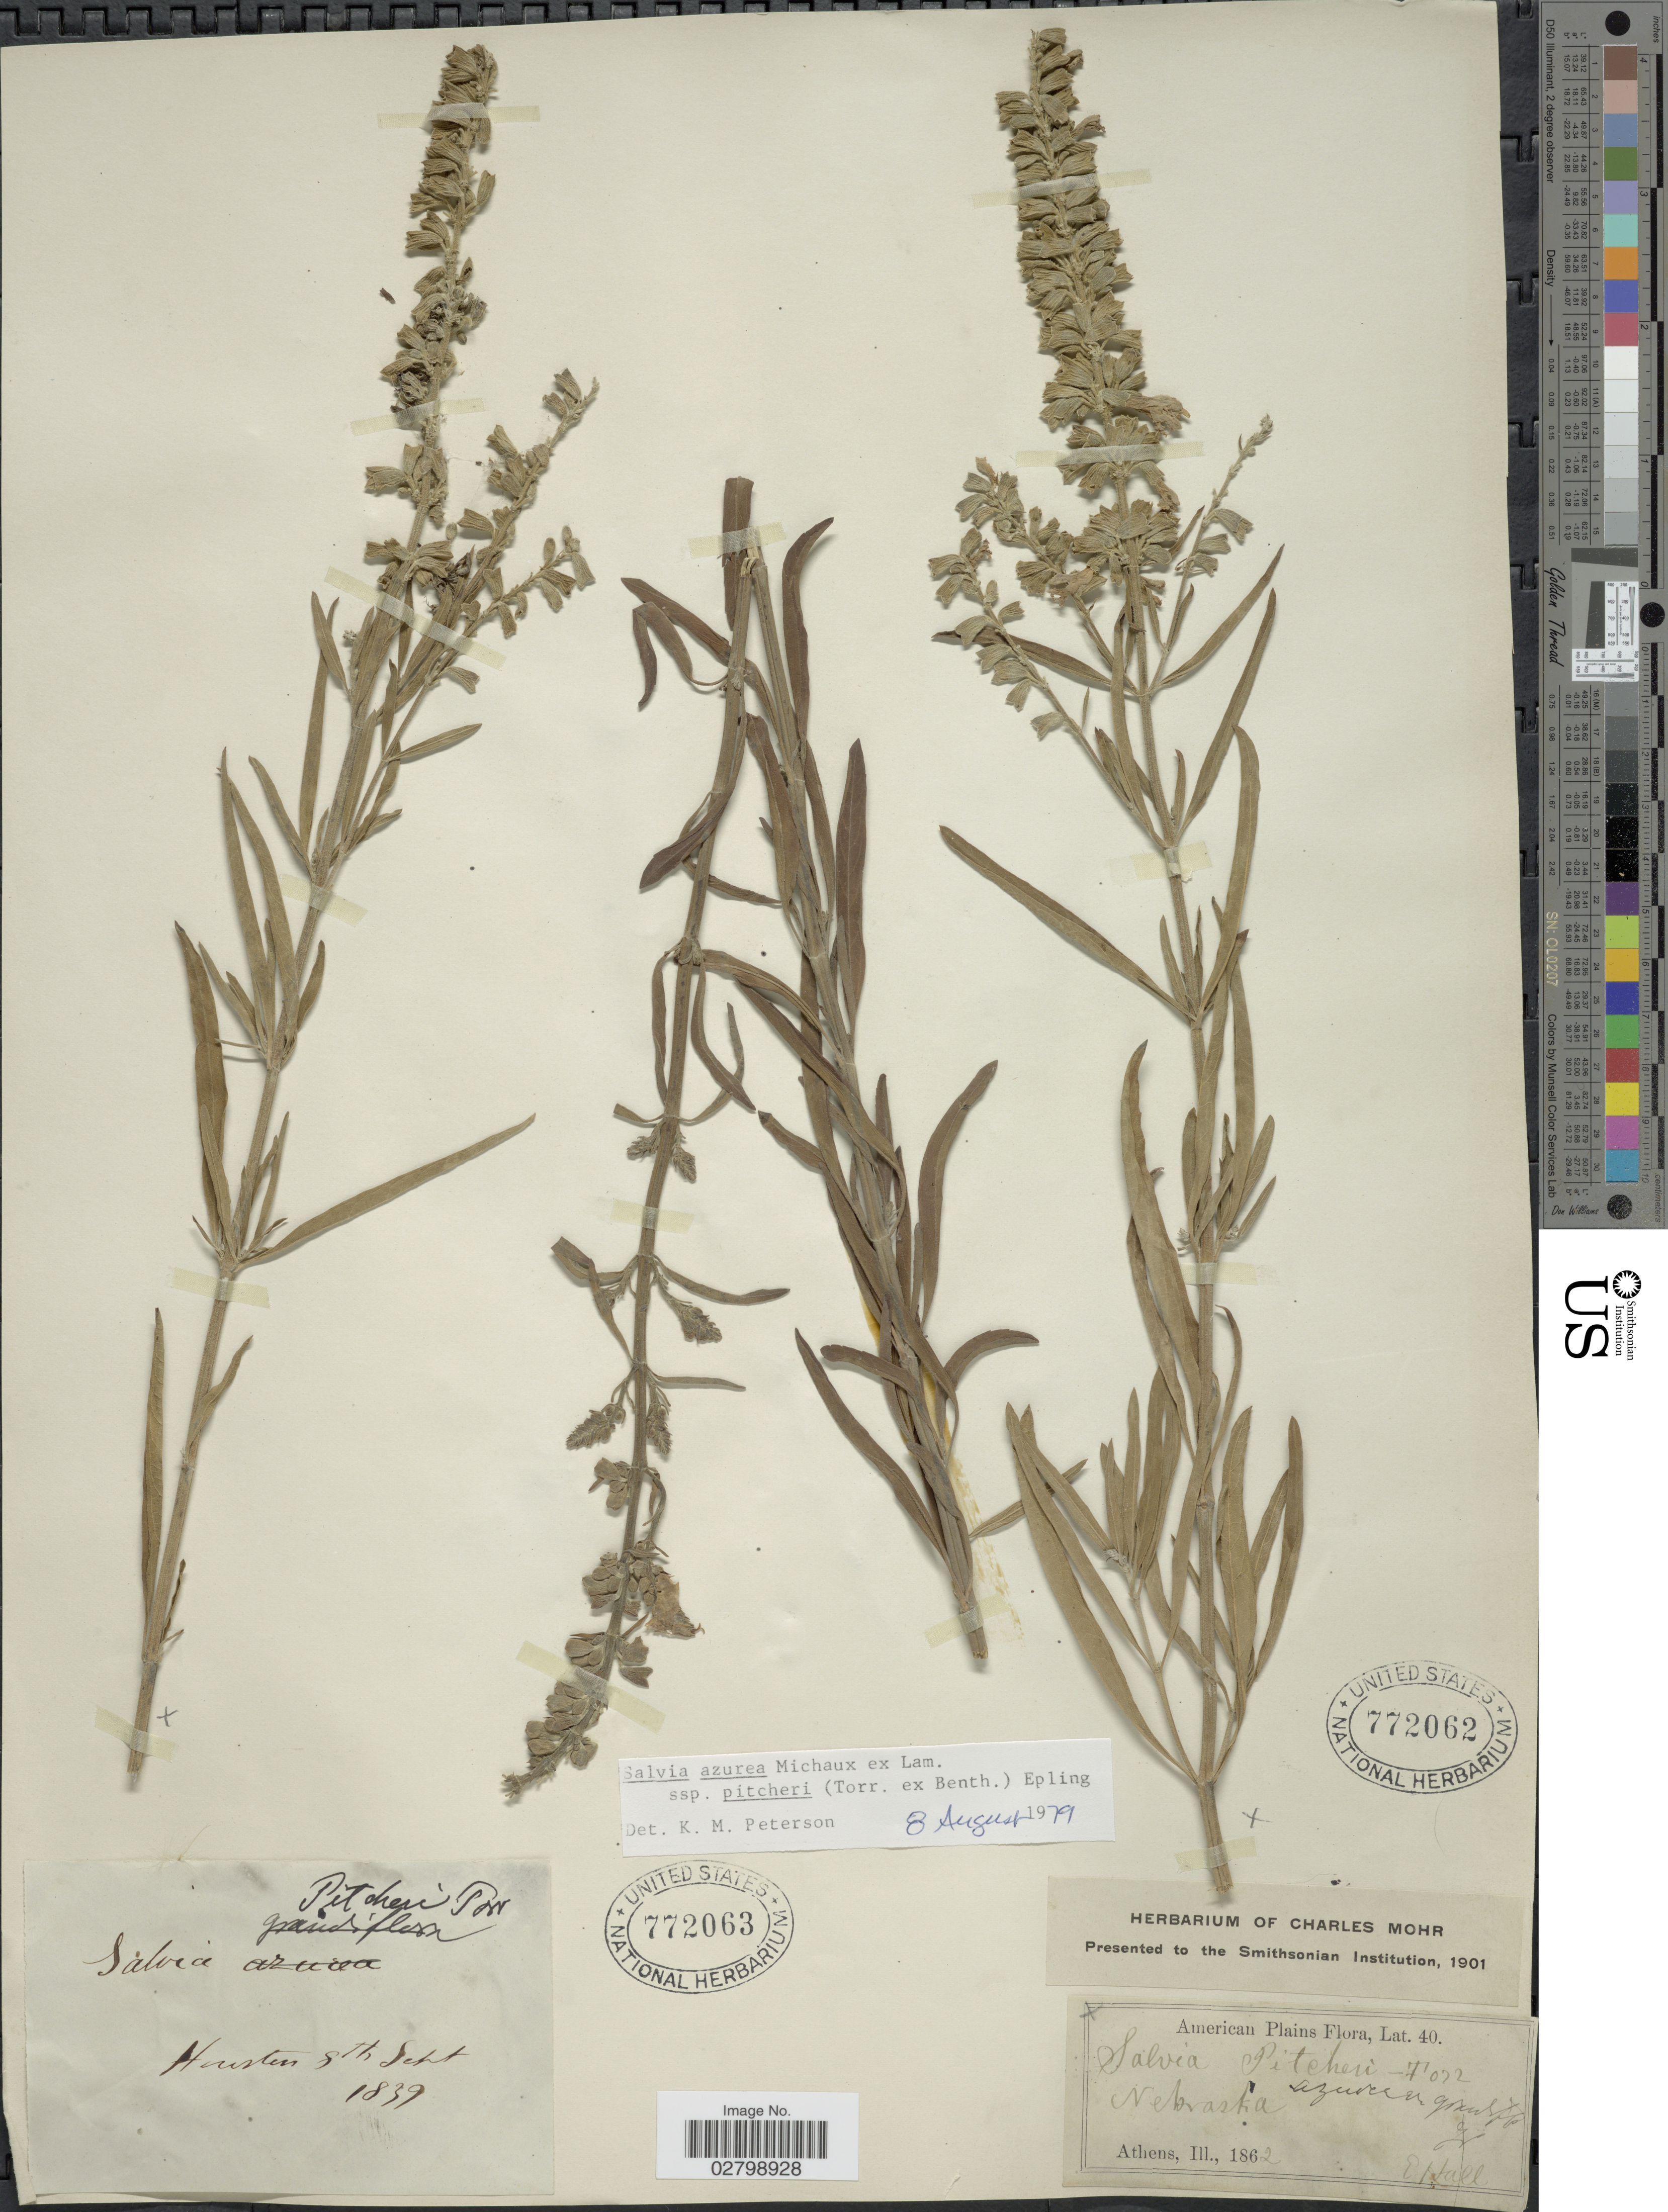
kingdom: Plantae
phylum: Tracheophyta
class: Magnoliopsida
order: Lamiales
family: Lamiaceae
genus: Salvia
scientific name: Salvia azurea subsp. pitcheri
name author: Michx. ex Lam.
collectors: E. Hall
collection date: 1862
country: United States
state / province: Illinois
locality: Nebraska, Athens, Ill.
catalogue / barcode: US 772062